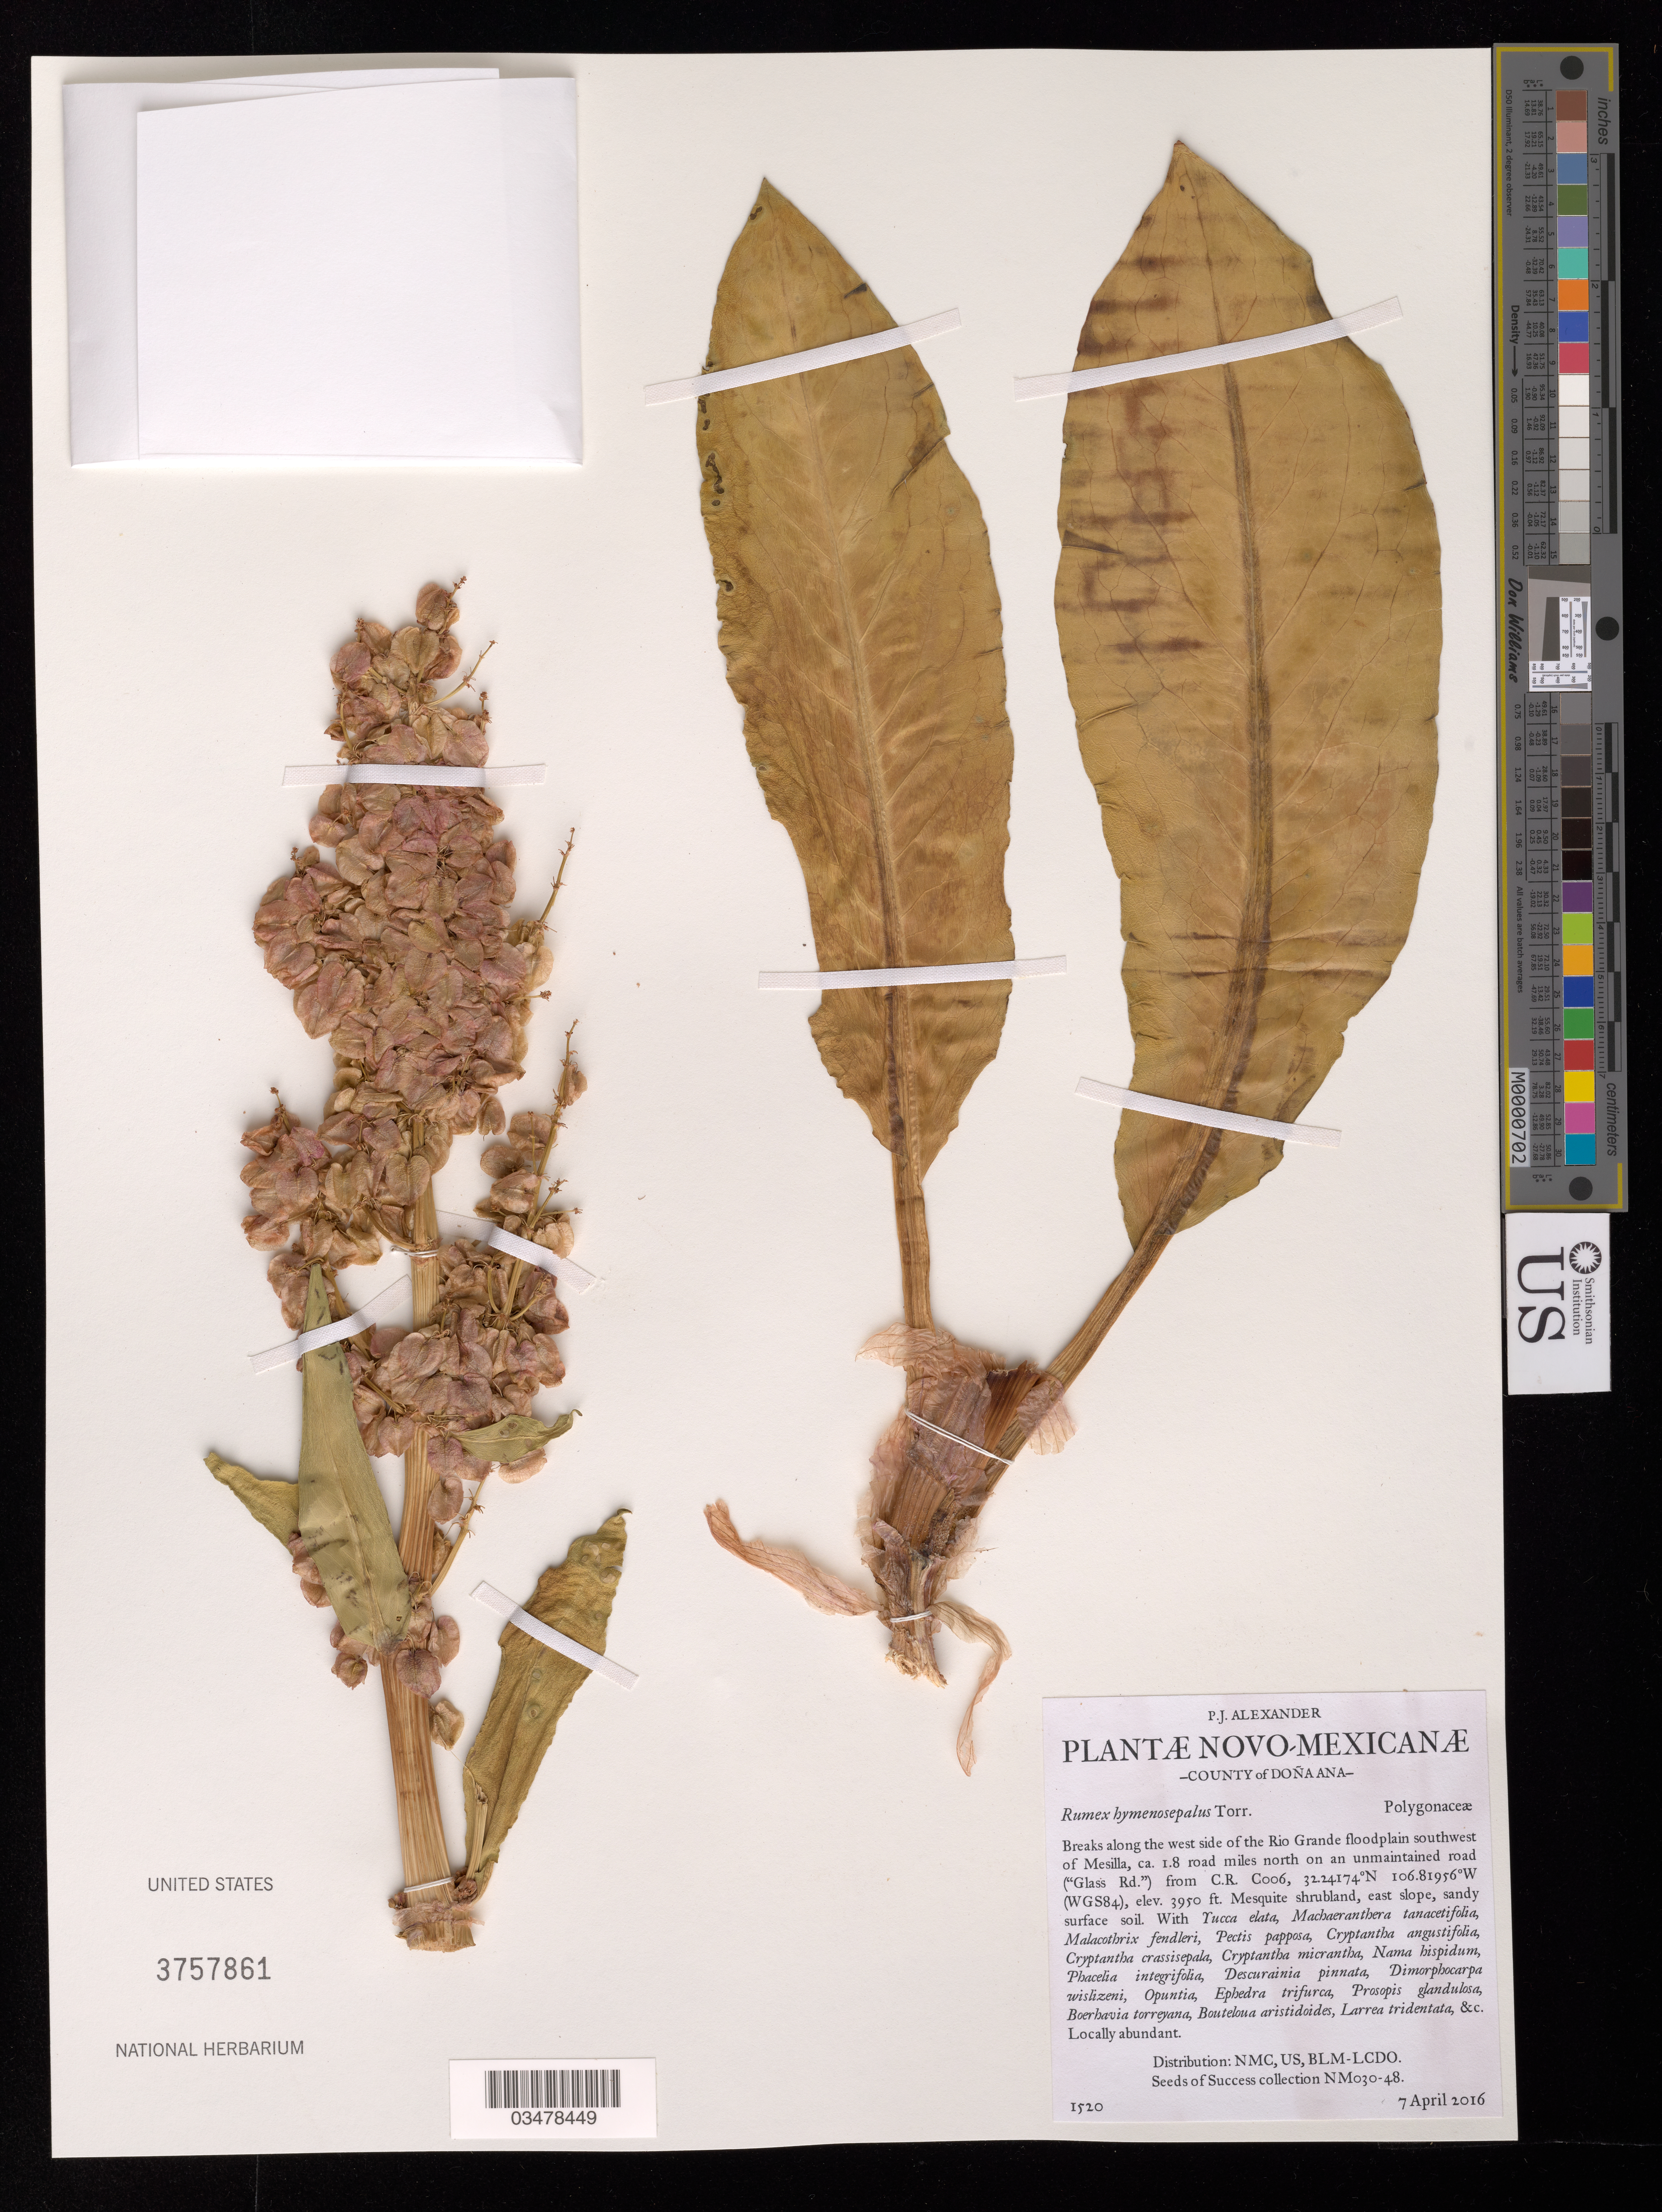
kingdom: Plantae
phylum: Tracheophyta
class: Magnoliopsida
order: Caryophyllales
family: Polygonaceae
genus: Rumex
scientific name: Rumex hymenosepalus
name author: Torr.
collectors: P. Alexander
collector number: NM030-048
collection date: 2016-04-07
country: United States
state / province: New Mexico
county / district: Dona Ana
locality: West side of the Rio Grande floodplain SW of Mesilla.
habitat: Mesquite shrubland. Deep Sand ecological site (R042XB011NM). With Yucca elata, Pectis papposa, Nama hispidum, etc.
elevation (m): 1204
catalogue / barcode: US 3757861